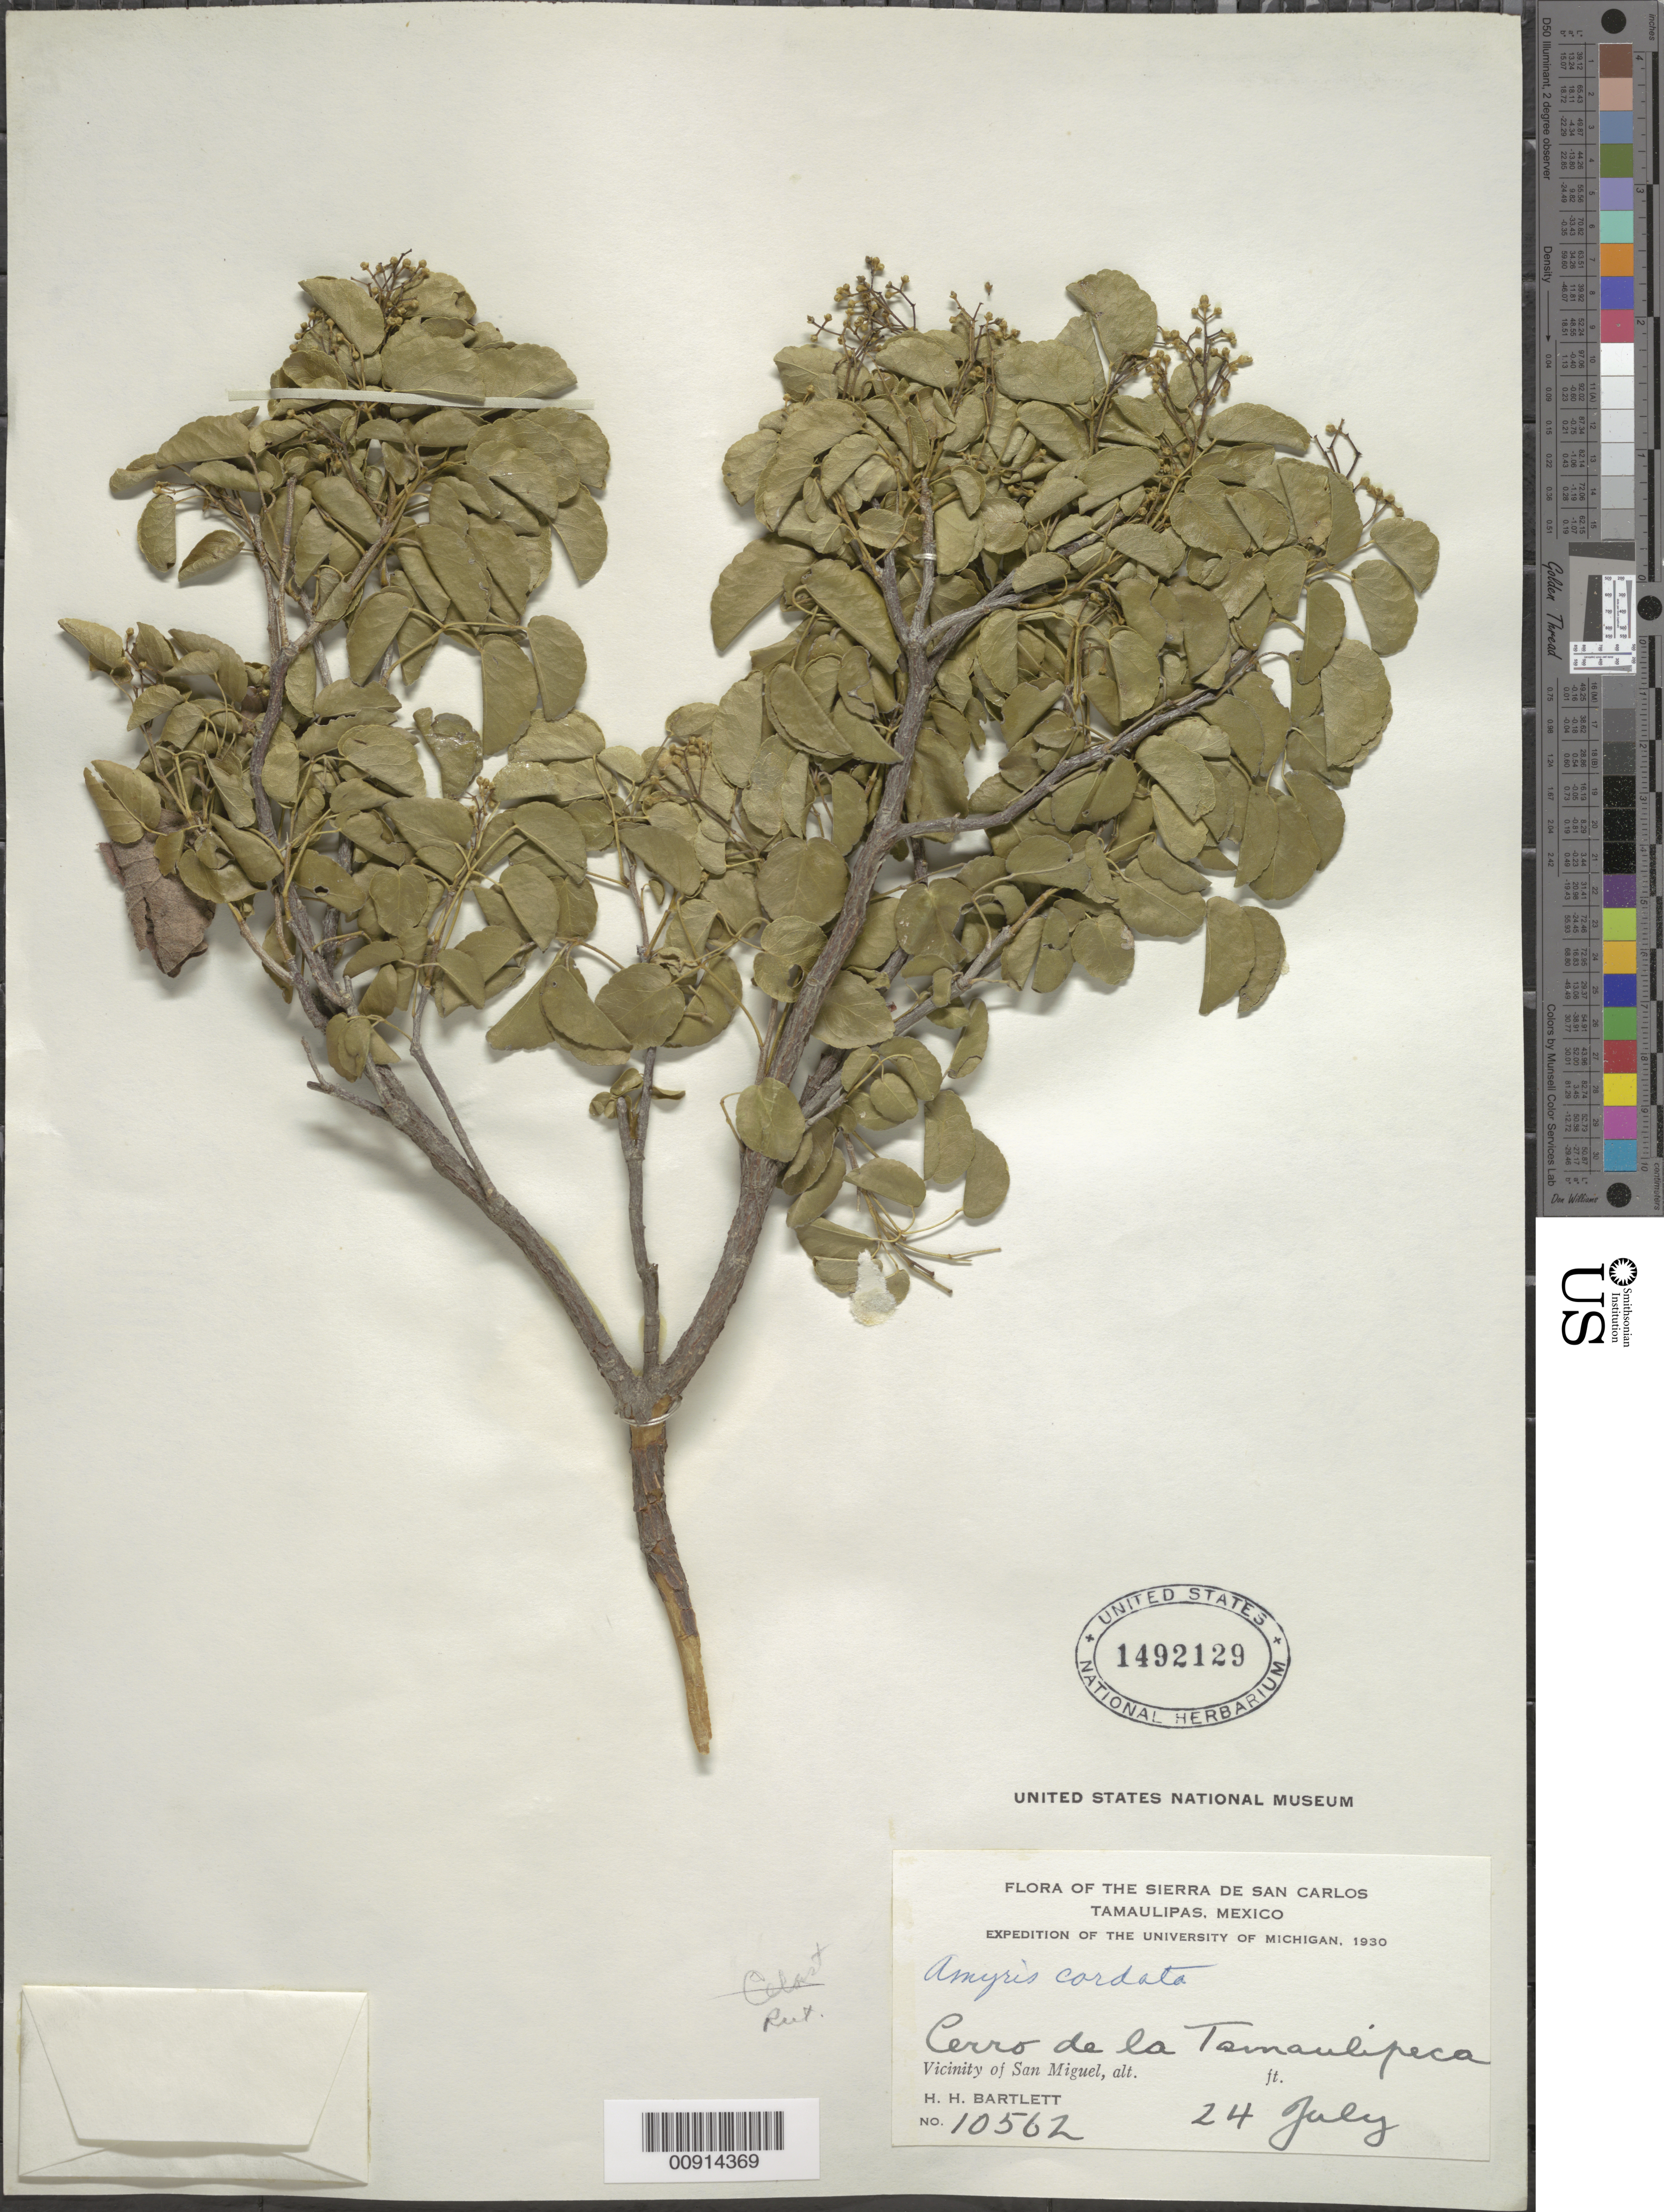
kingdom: Plantae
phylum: Tracheophyta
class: Magnoliopsida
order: Sapindales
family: Rutaceae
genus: Amyris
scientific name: Amyris cordata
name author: I.M. Johnst.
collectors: H. H. Bartlett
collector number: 10562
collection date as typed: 24 Jul 1930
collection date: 1930-07-24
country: Mexico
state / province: Tamaulipas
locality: Cerro de la Tamaulipeca. Vicinity of San Miguel, Tamaulipas. Sierra de San Carlos.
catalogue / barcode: US 1492129